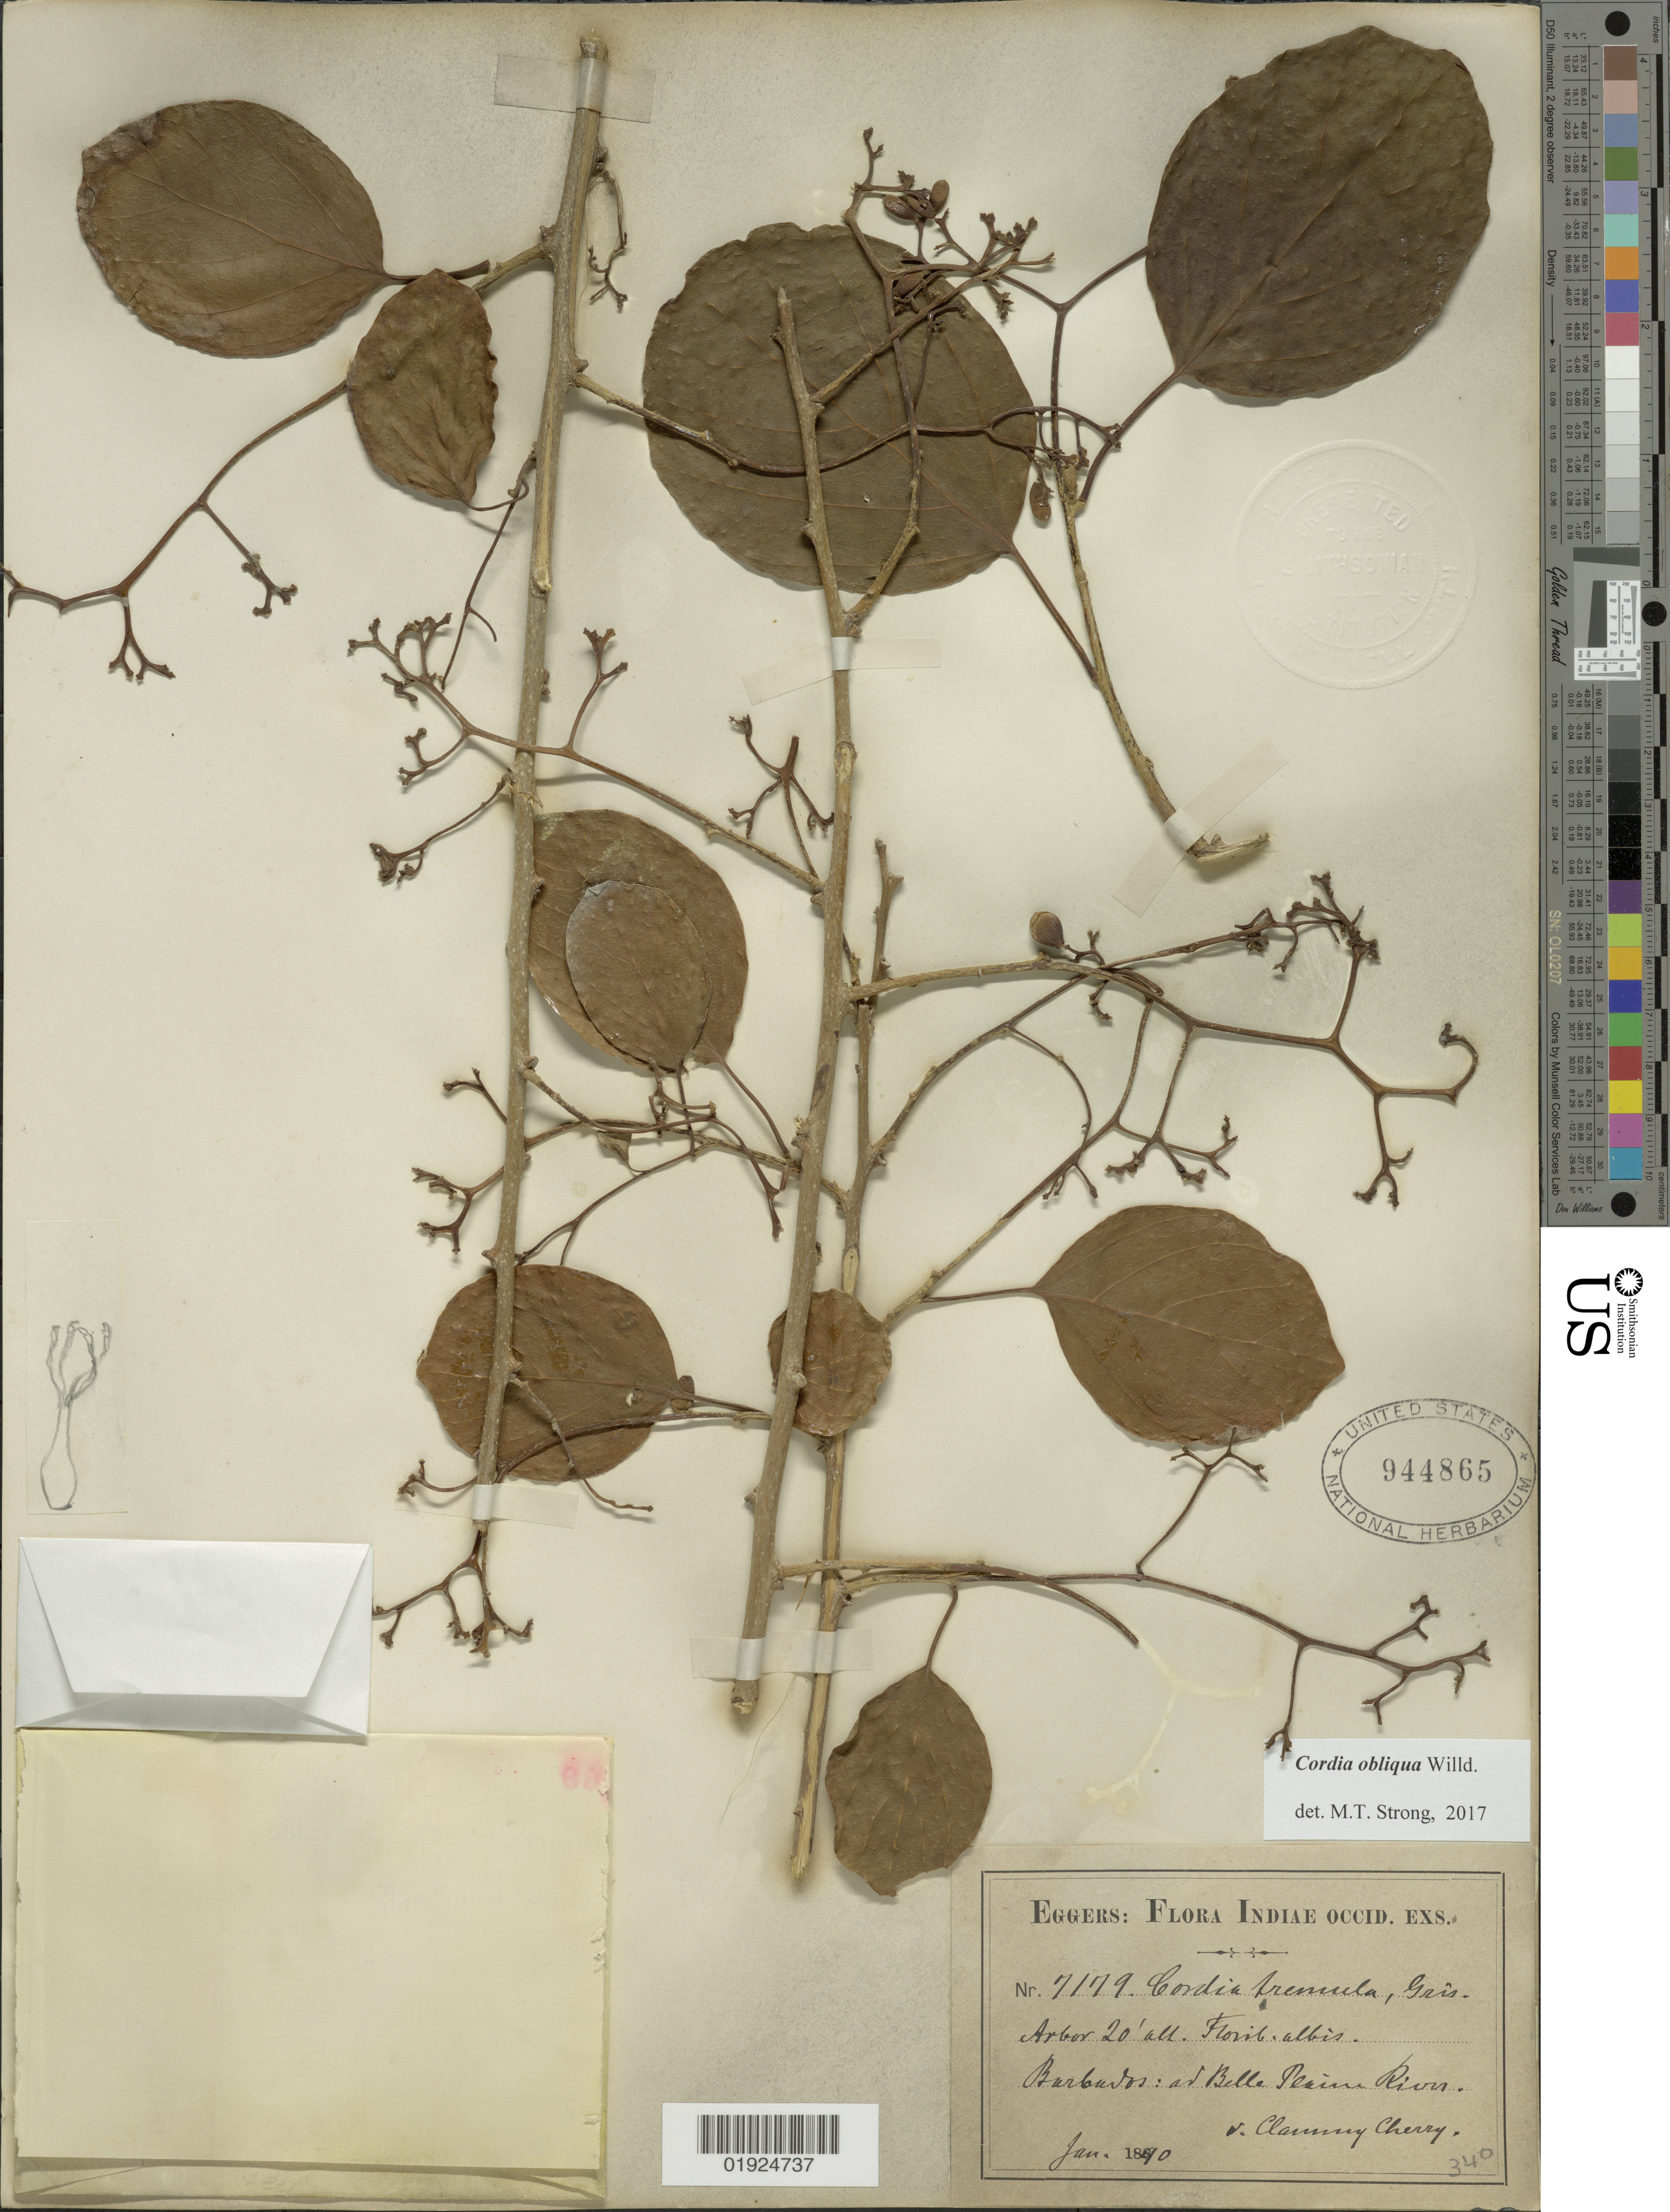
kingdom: Plantae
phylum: Tracheophyta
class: Magnoliopsida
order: Boraginales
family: Cordiaceae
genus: Cordia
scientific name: Cordia obliqua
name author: Willd.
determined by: Strong, M. T., (US), Smithsonian Institution - National Museum of Natural History (UNITED STATES)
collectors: H. F. A. von Eggers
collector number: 7179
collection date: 1890-01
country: Barbados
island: Barbados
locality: Belle Plaine River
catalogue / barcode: US 944865